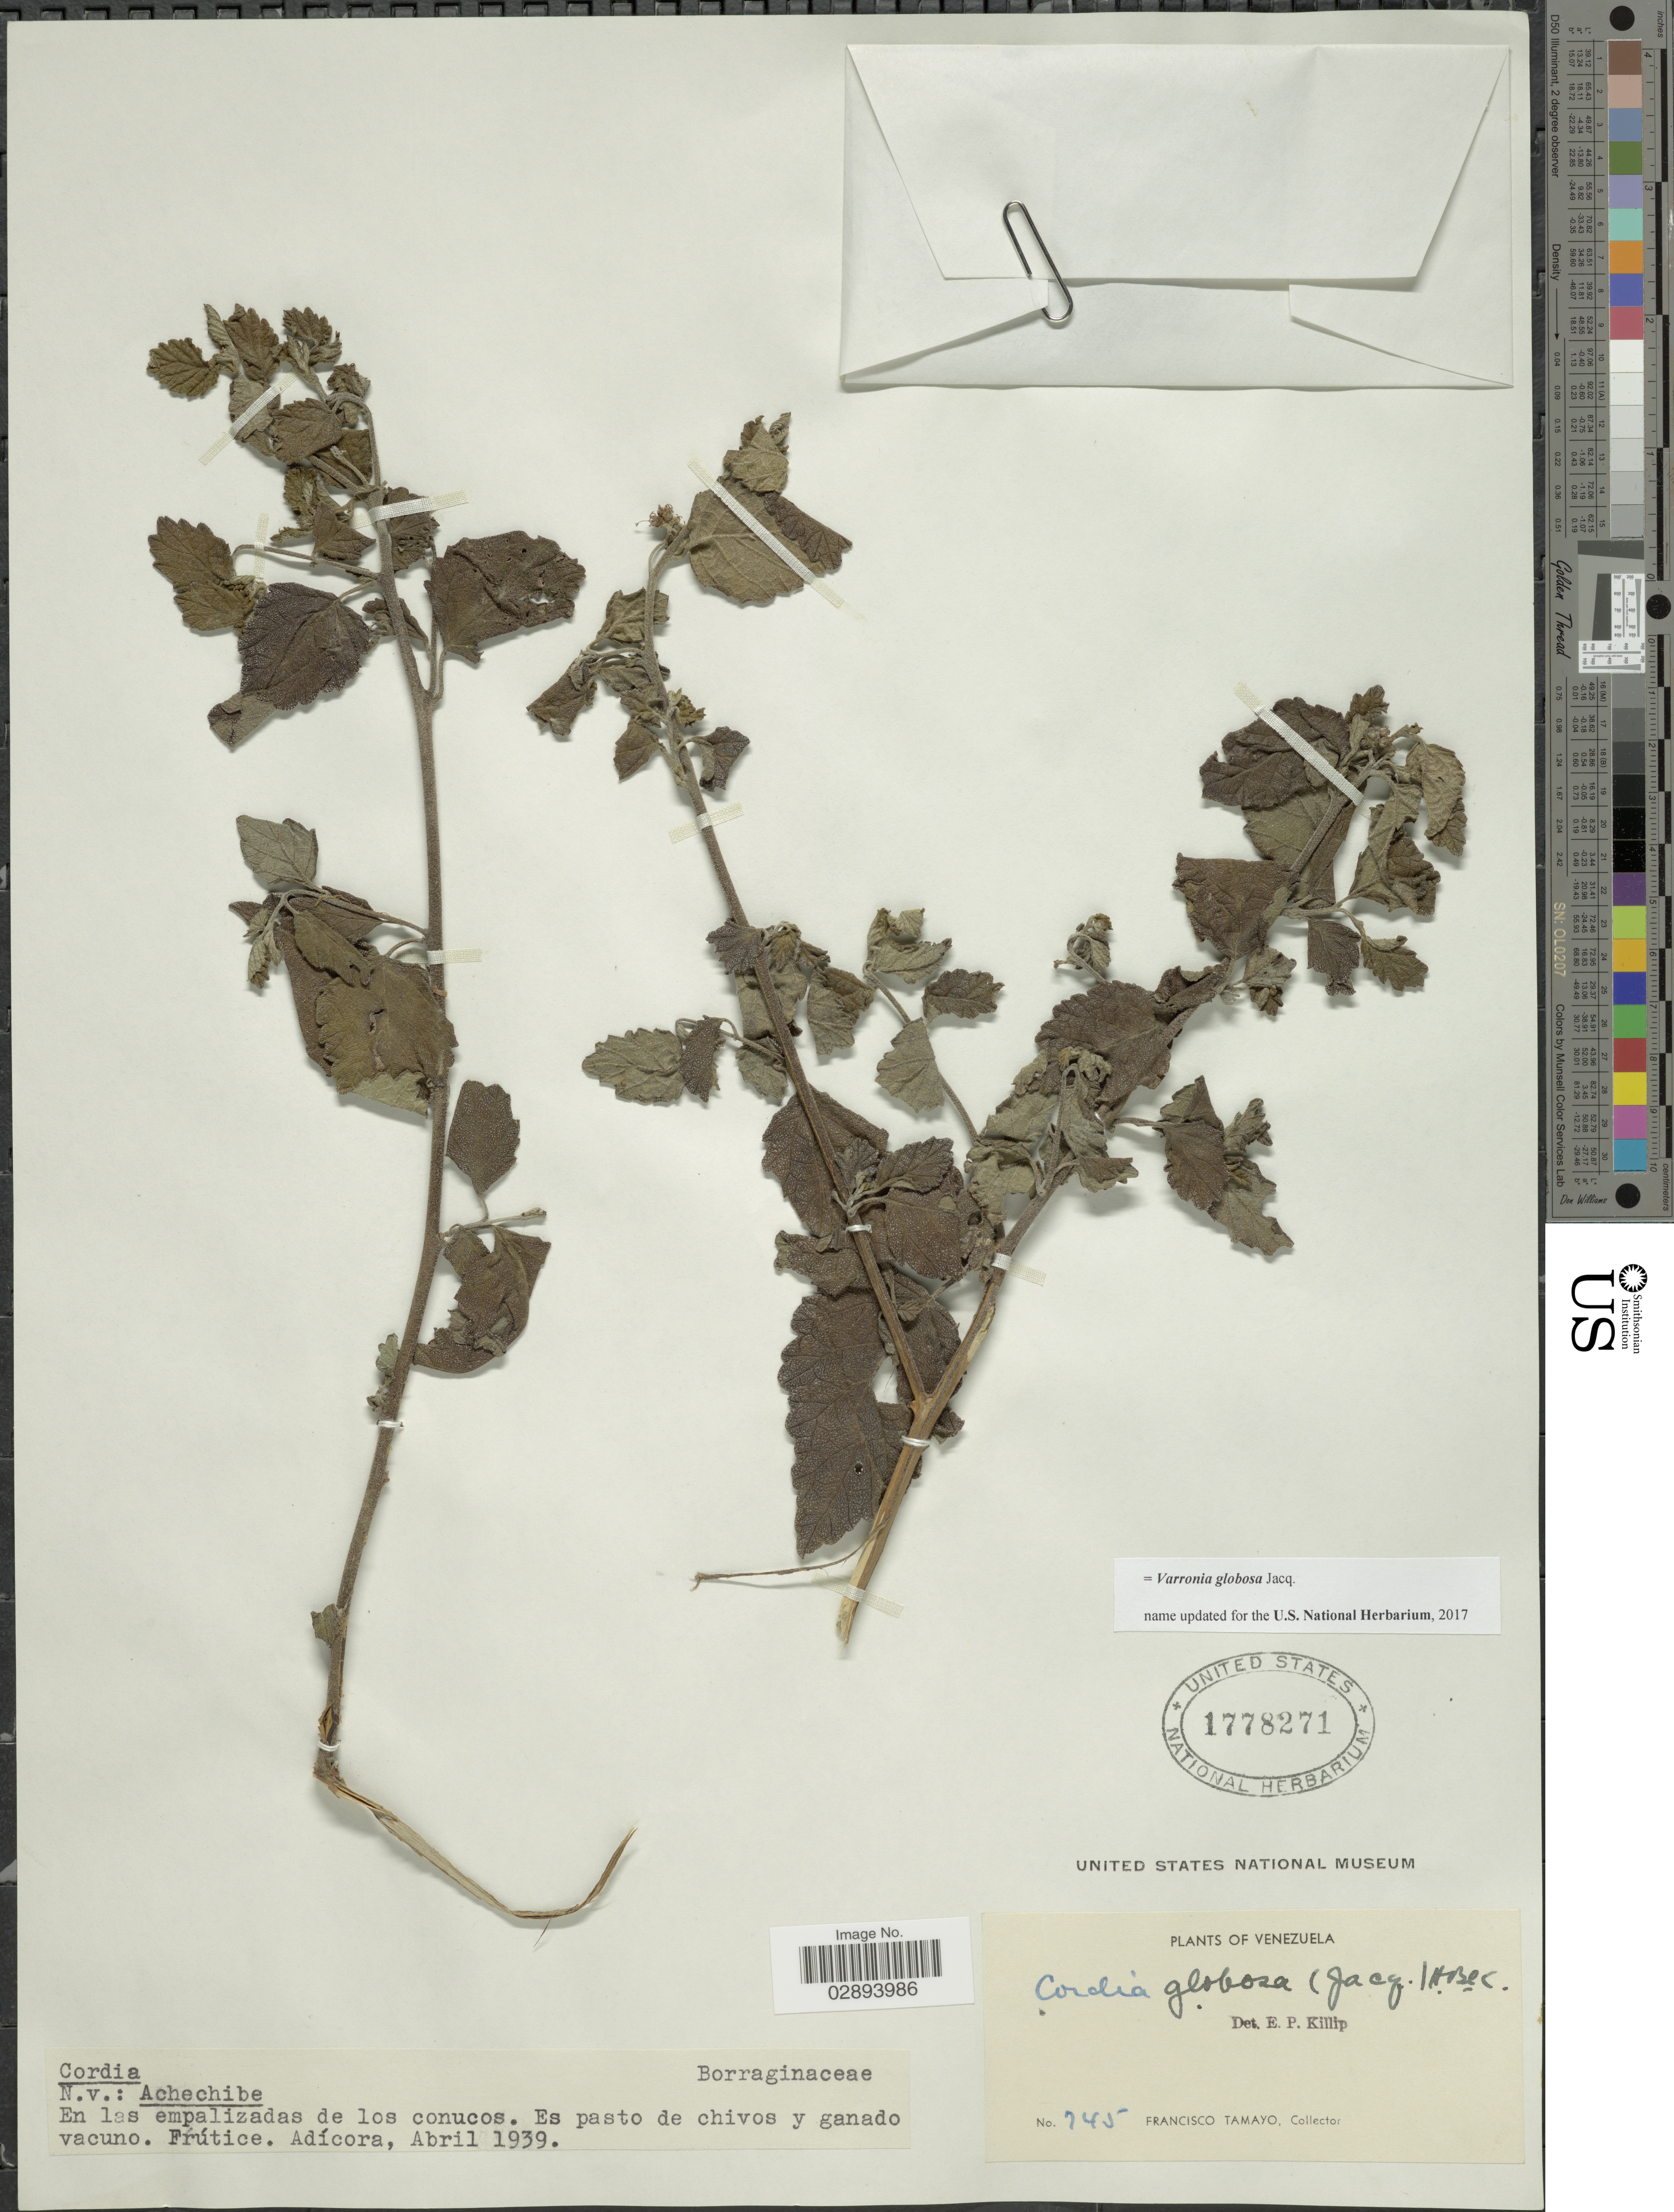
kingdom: Plantae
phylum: Tracheophyta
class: Magnoliopsida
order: Boraginales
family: Cordiaceae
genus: Varronia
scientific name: Varronia globosa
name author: Jacq.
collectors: F. Tamayo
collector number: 745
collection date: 1939-04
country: Venezuela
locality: En las empalizadas de los conucos, Adícora.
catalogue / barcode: US 1778271